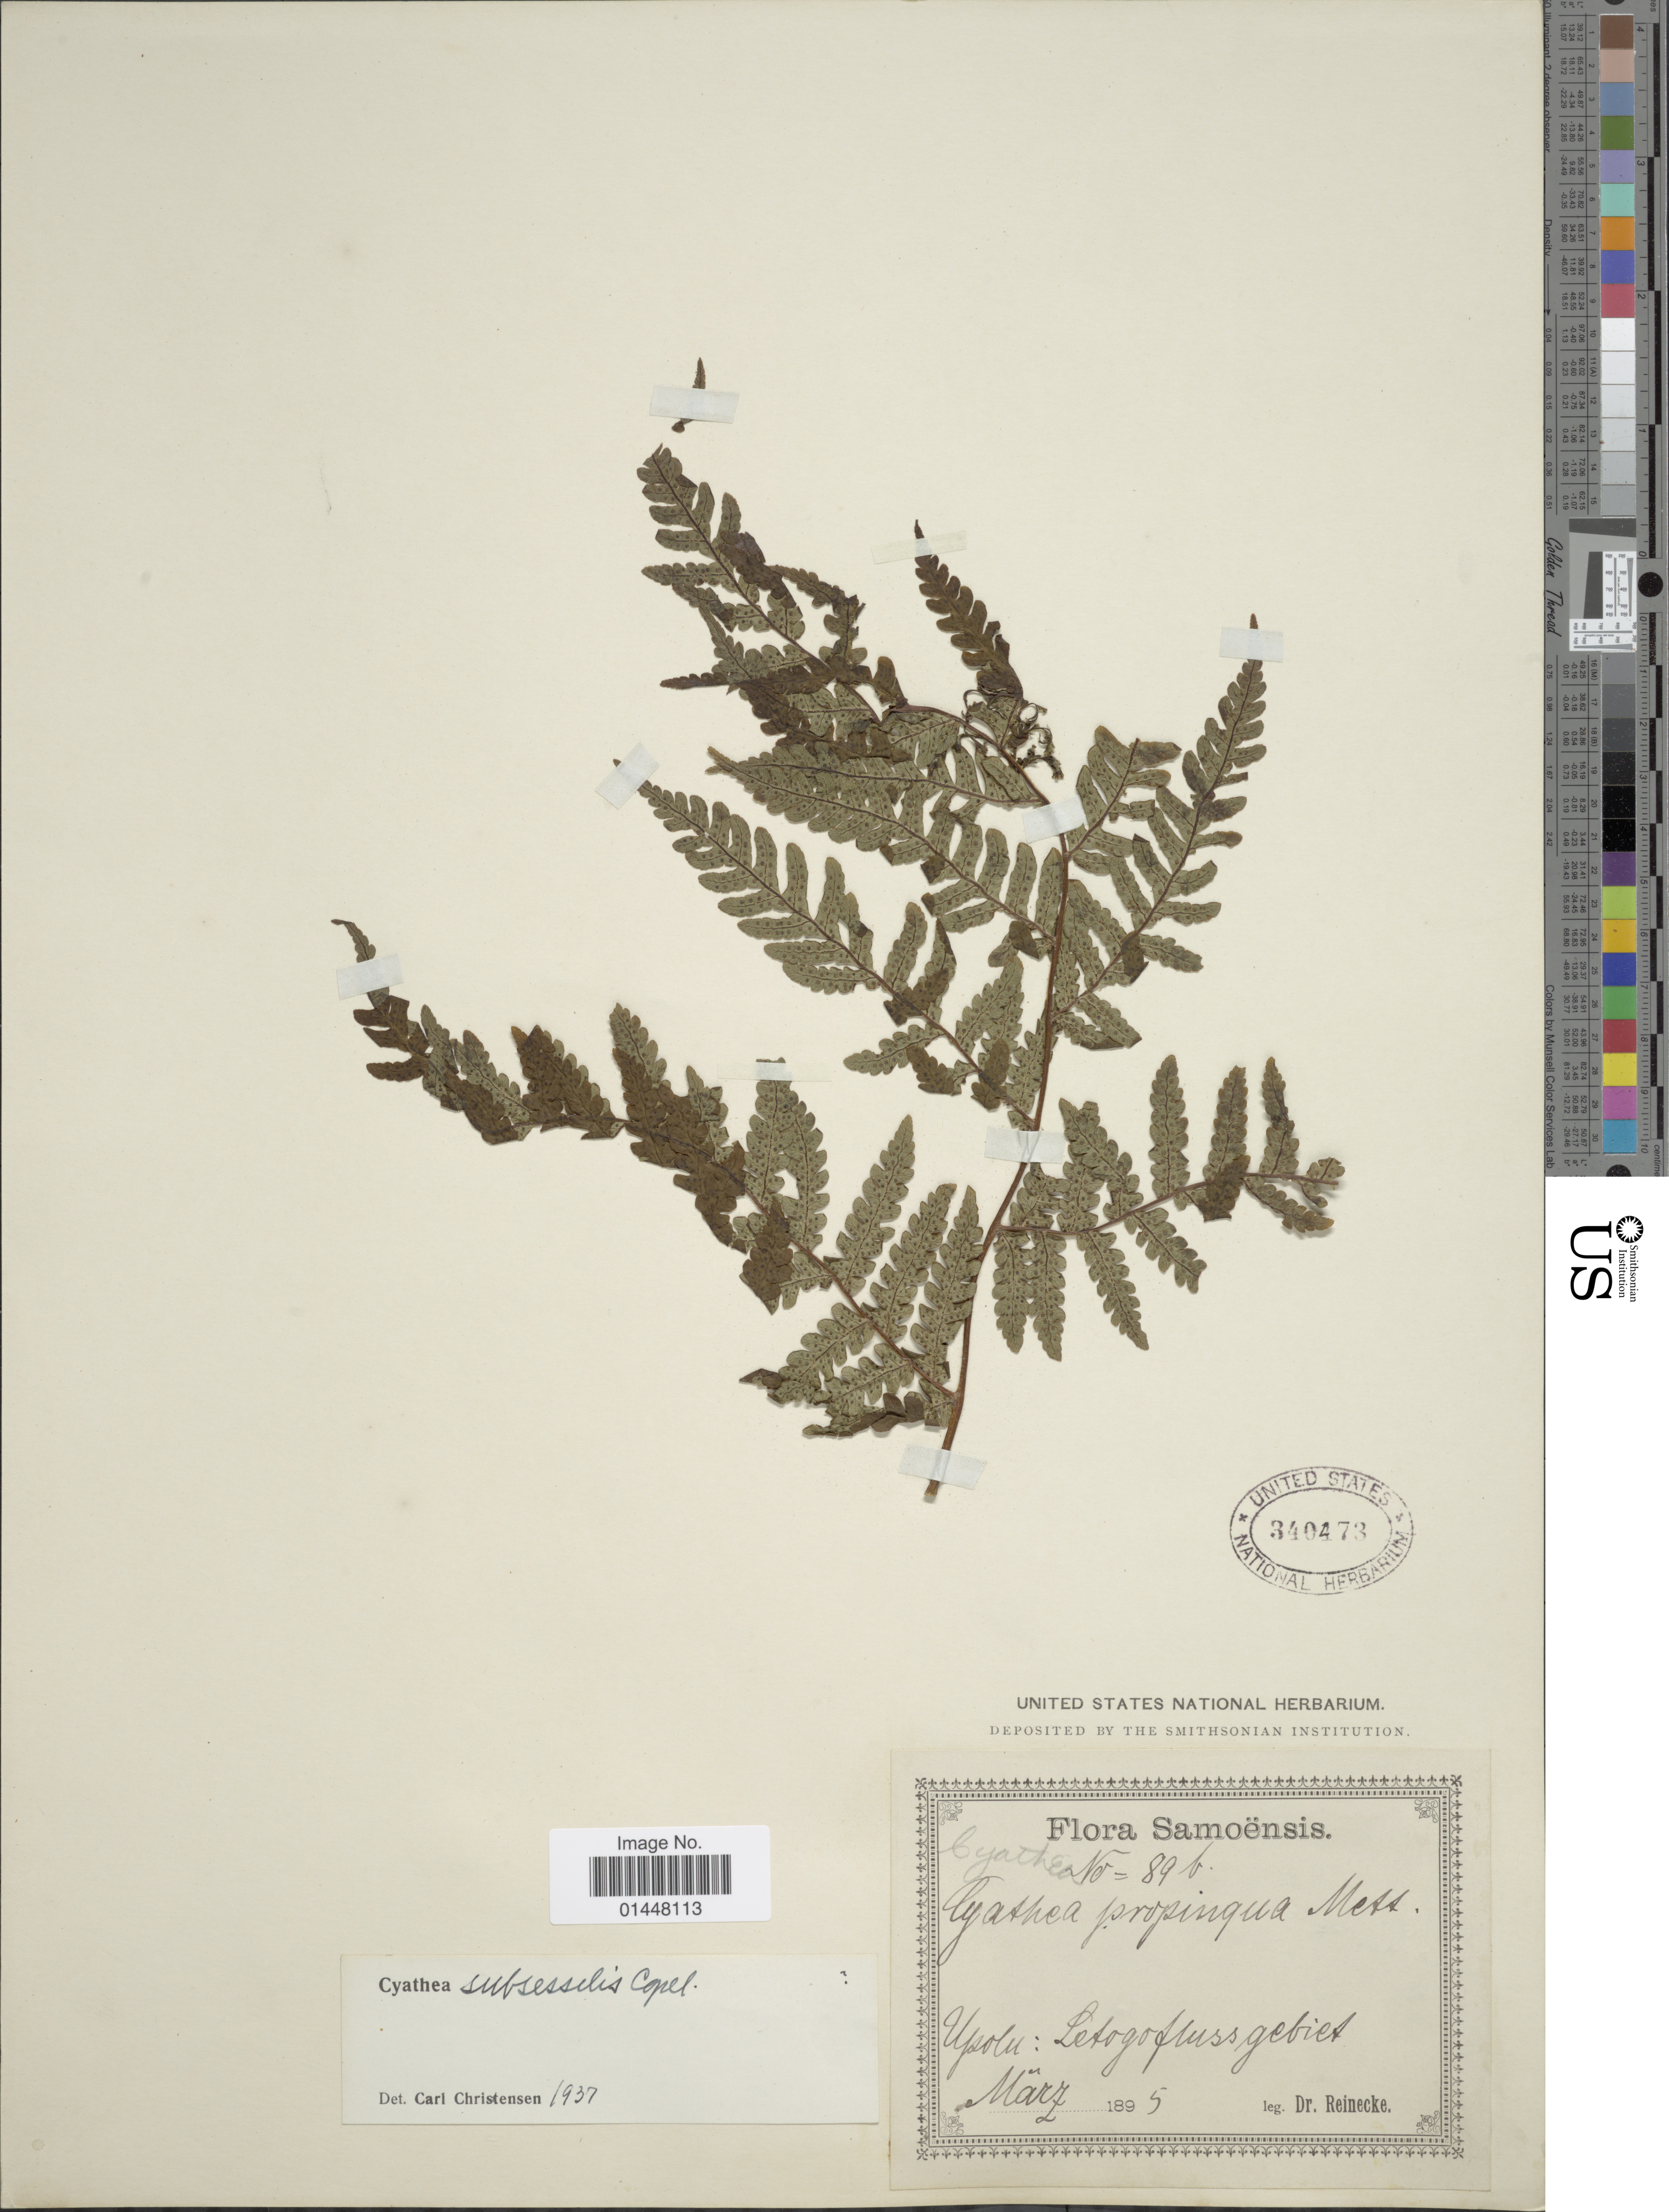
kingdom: Plantae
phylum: Tracheophyta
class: Polypodiopsida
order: Cyatheales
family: Cyatheaceae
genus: Sphaeropteris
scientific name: Sphaeropteris subsessilis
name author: (Copel.) R.M. Tryon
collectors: -- Reinecke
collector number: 89b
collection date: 1895-03-07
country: Samoa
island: Upolu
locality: Samoensis. Upolu: Letogofluss gebiet [interpreted]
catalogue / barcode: US 340473